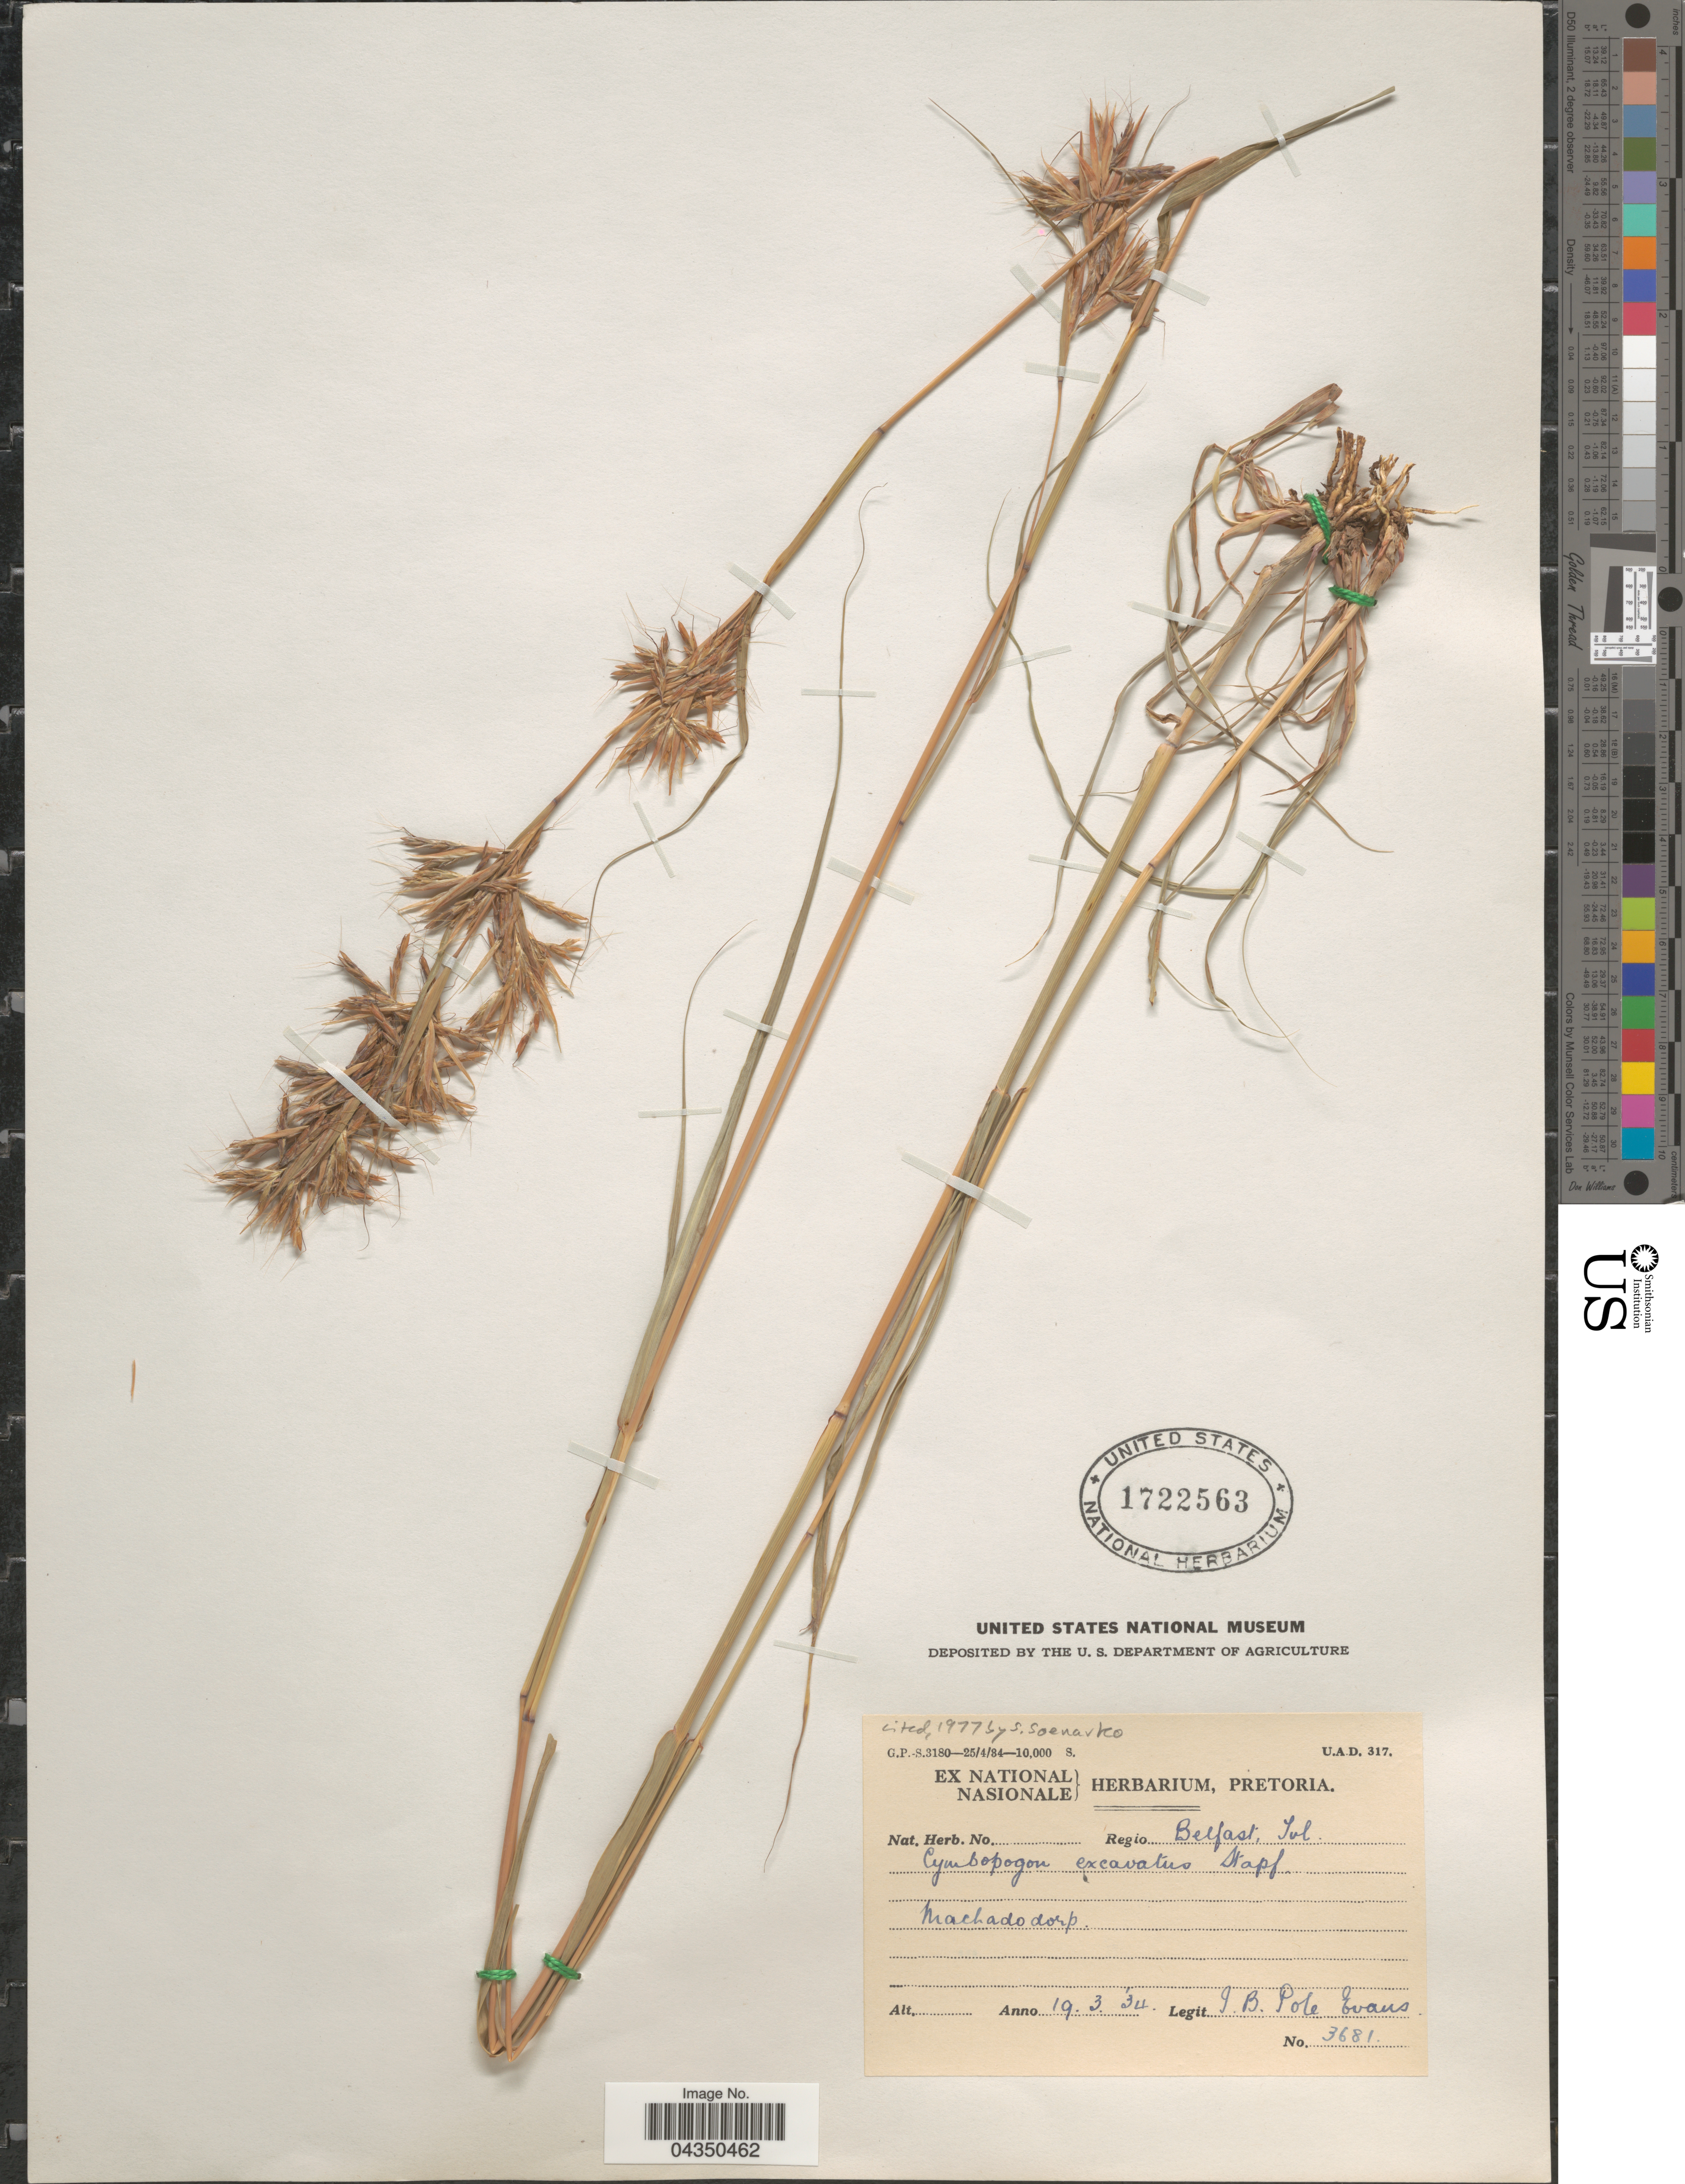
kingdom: Plantae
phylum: Tracheophyta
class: Liliopsida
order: Poales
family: Poaceae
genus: Cymbopogon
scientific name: Cymbopogon caesius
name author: (Nees ex Hook. & Arn.) Stapf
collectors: I. B. Pole-Evans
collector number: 3681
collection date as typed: Transcribed d/m/y: 19/3/34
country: South Africa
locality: Regio Belfast, Tvl. Machadodorp.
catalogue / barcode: US 1722563